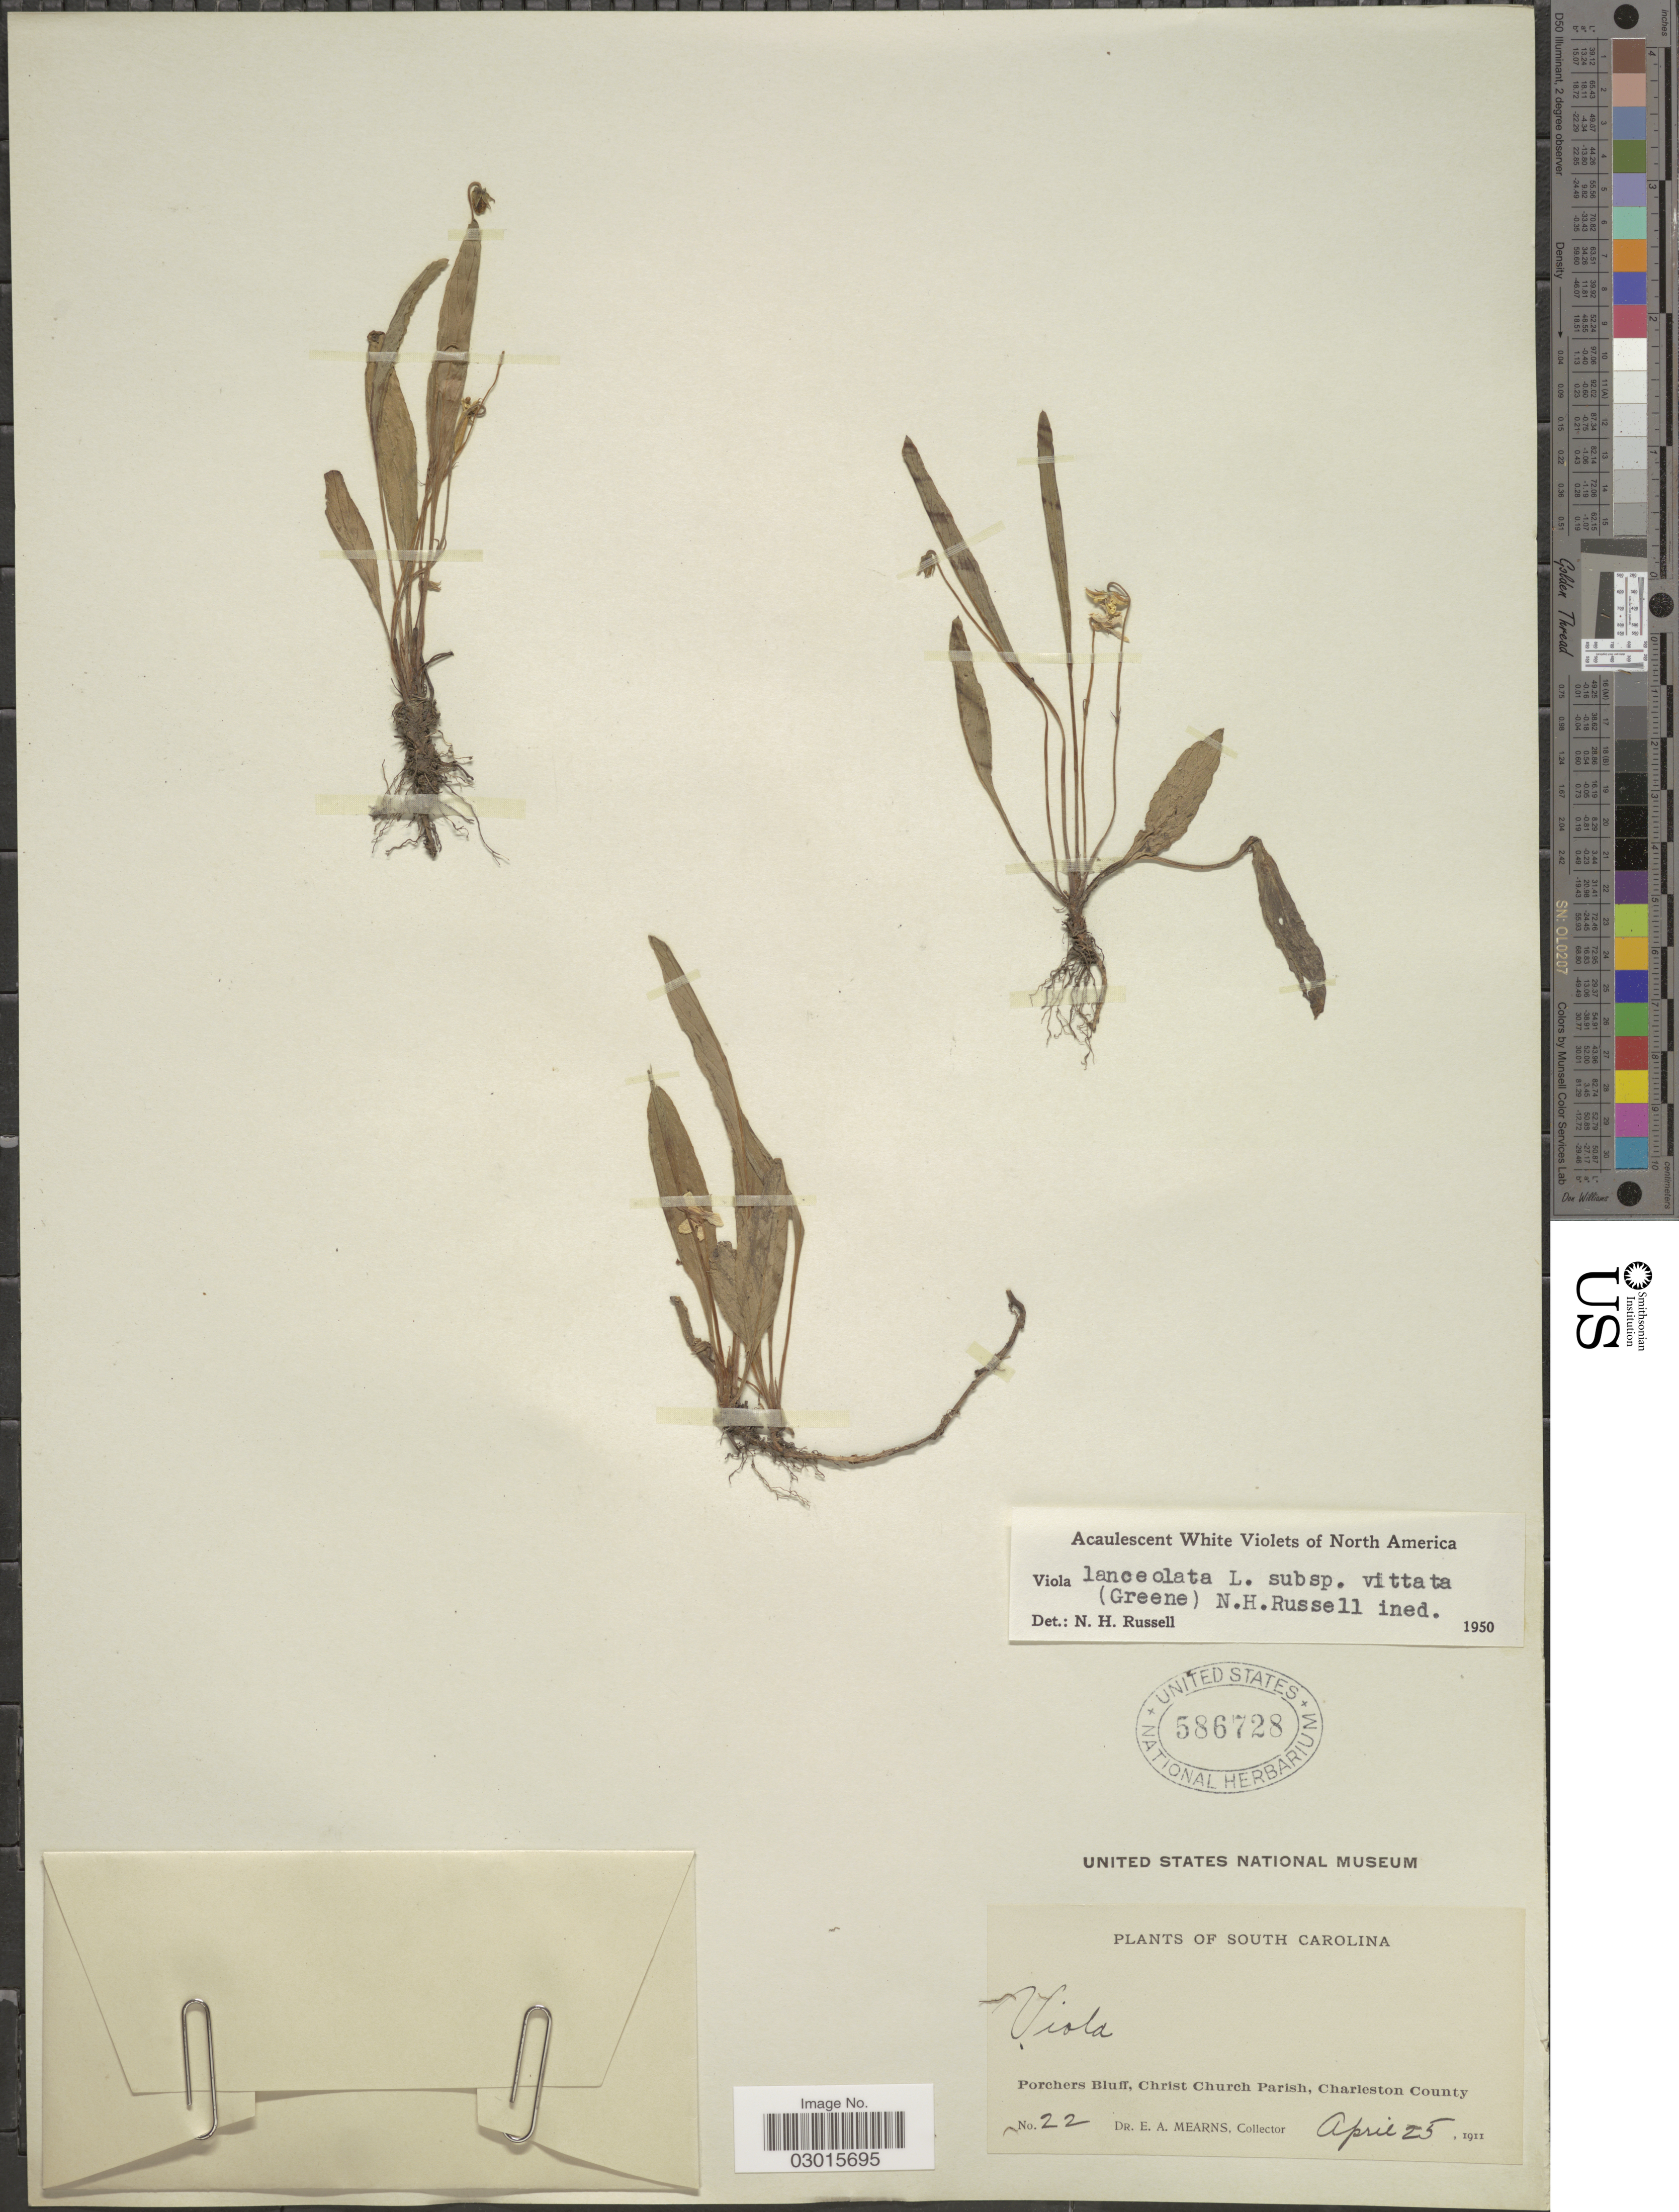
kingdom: Plantae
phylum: Tracheophyta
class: Magnoliopsida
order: Malpighiales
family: Violaceae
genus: Viola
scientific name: Viola lanceolata subsp. vittata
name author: (Greene) N. H. Russell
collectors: E. A. Mearns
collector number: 22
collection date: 1911-04-25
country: United States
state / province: South Carolina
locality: Porchers Bluff, Christ Church Parish, Charleston County.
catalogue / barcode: US 586728